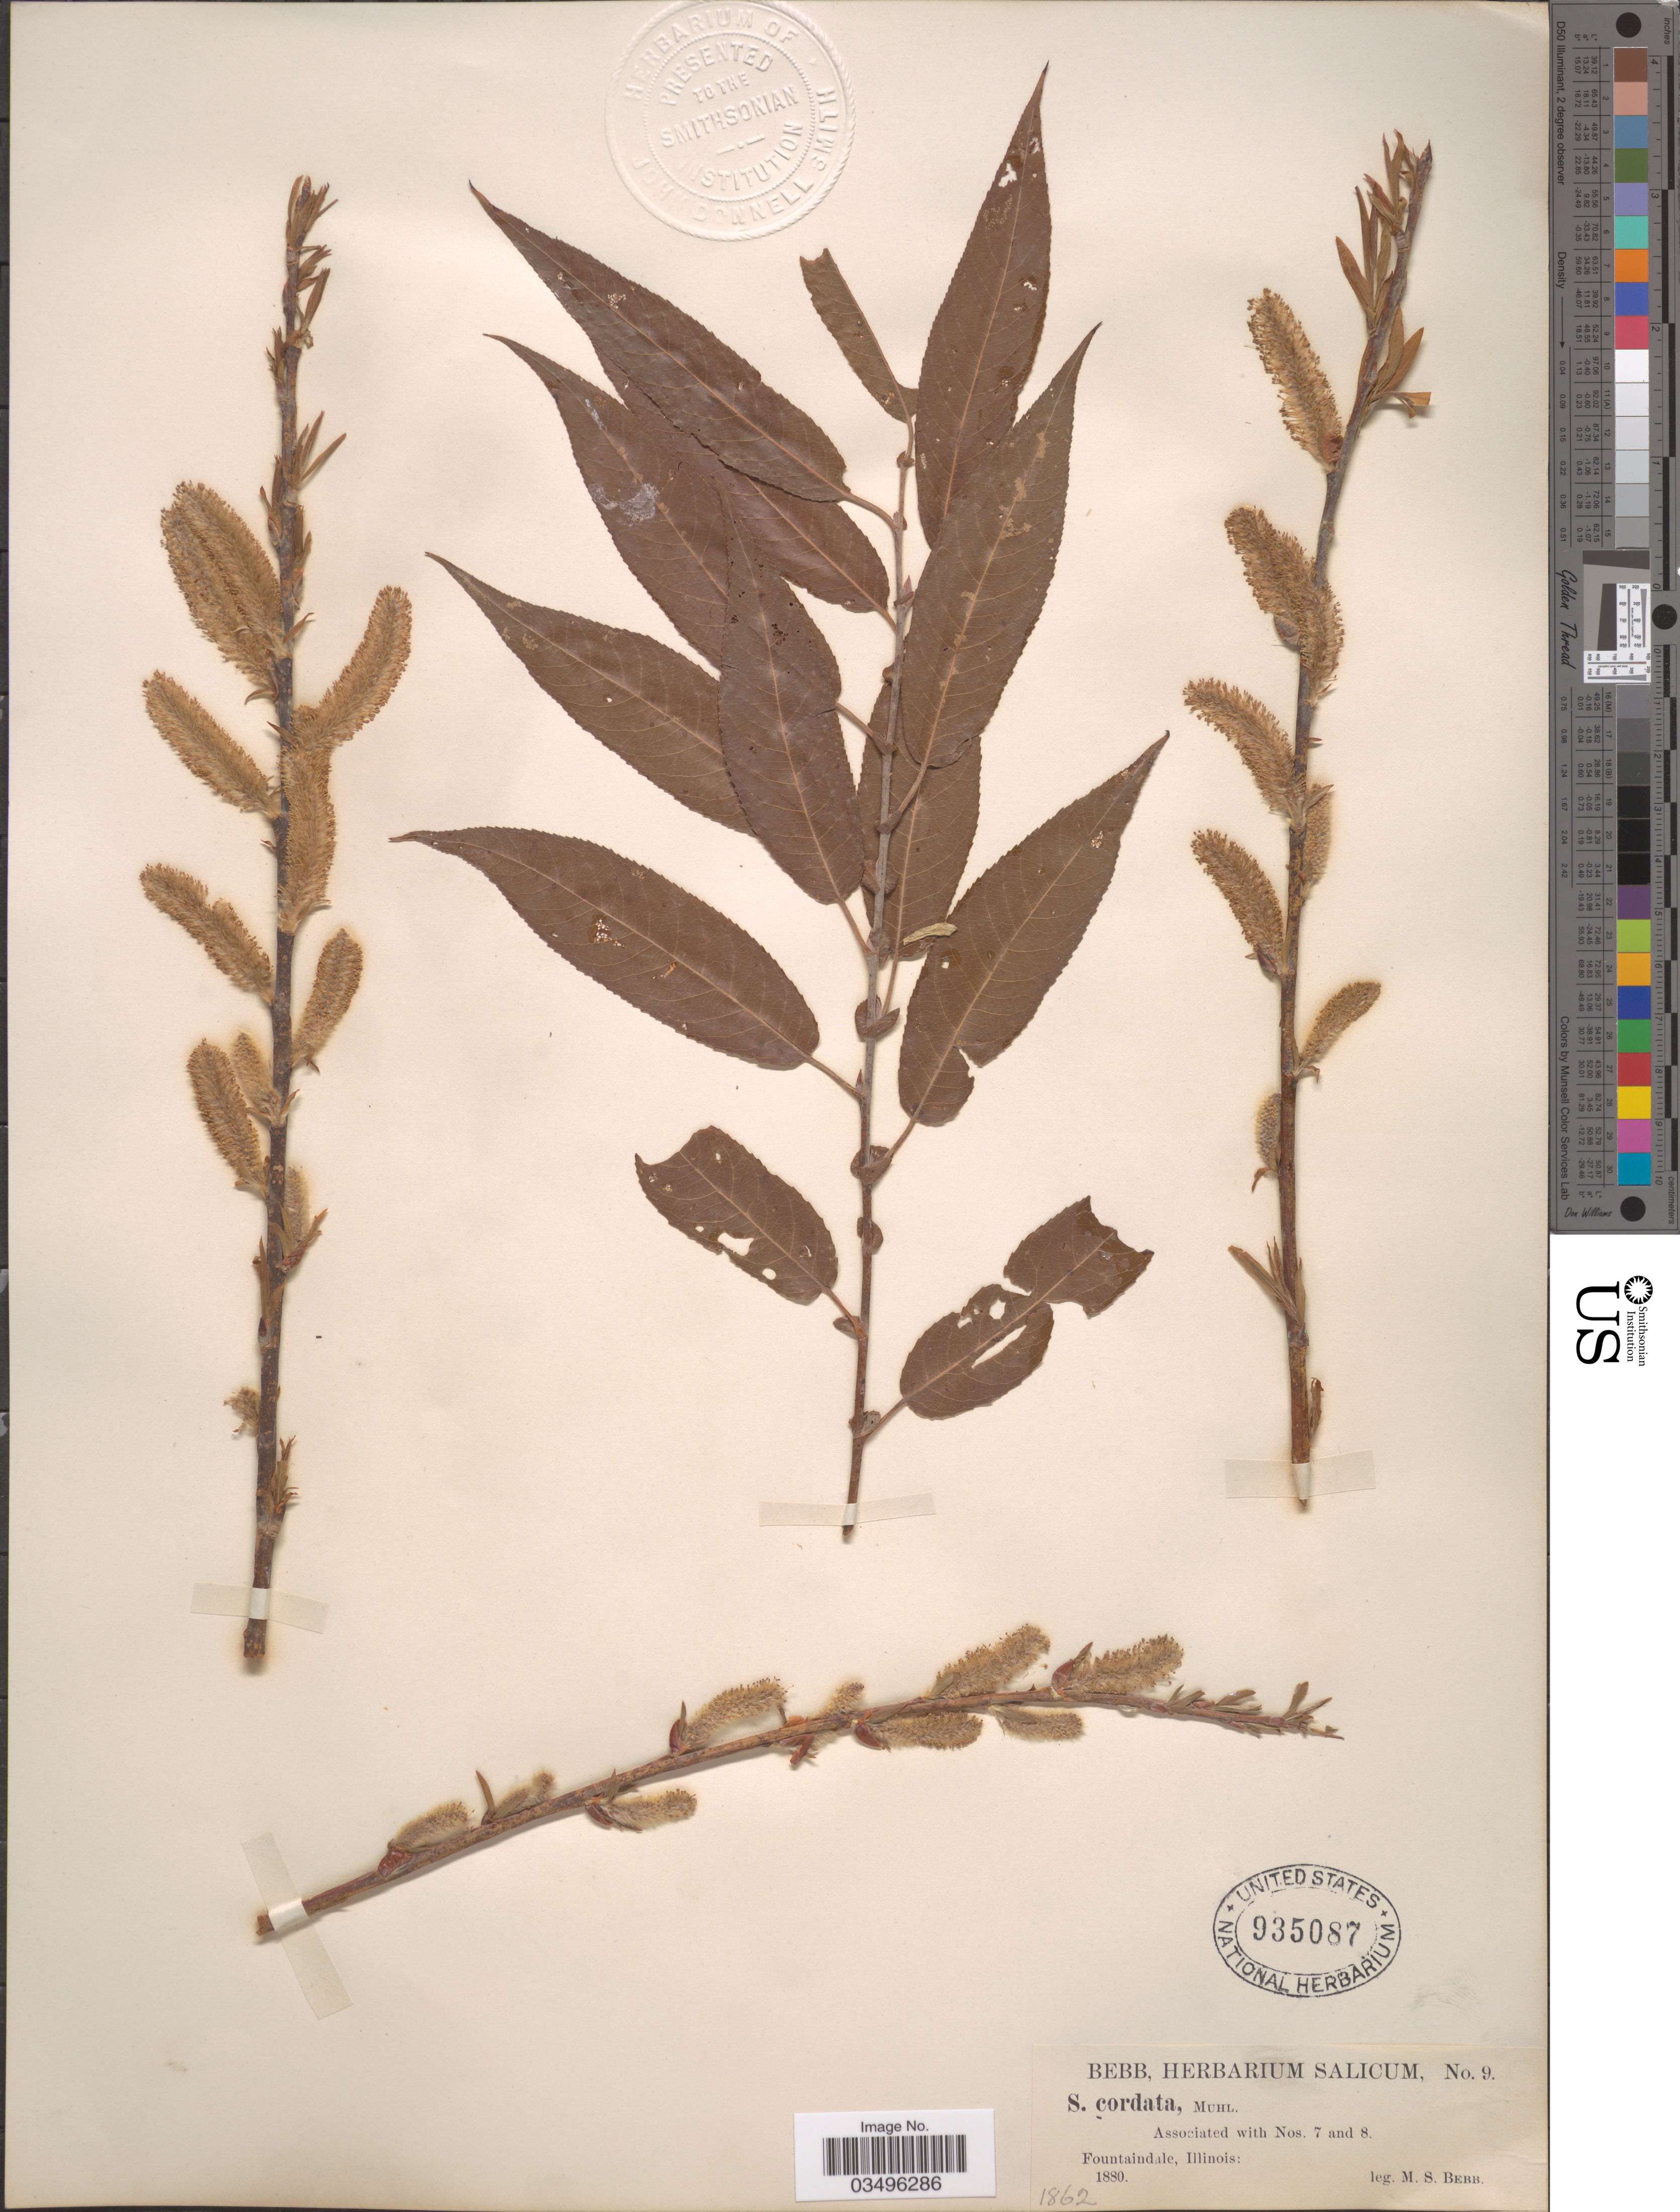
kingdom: Plantae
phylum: Tracheophyta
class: Magnoliopsida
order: Malpighiales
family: Salicaceae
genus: Salix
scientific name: Salix cordata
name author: Michx.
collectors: M. Bebb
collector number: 9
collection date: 1880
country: United States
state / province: Illinois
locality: Fountaindale.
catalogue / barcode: US 935087